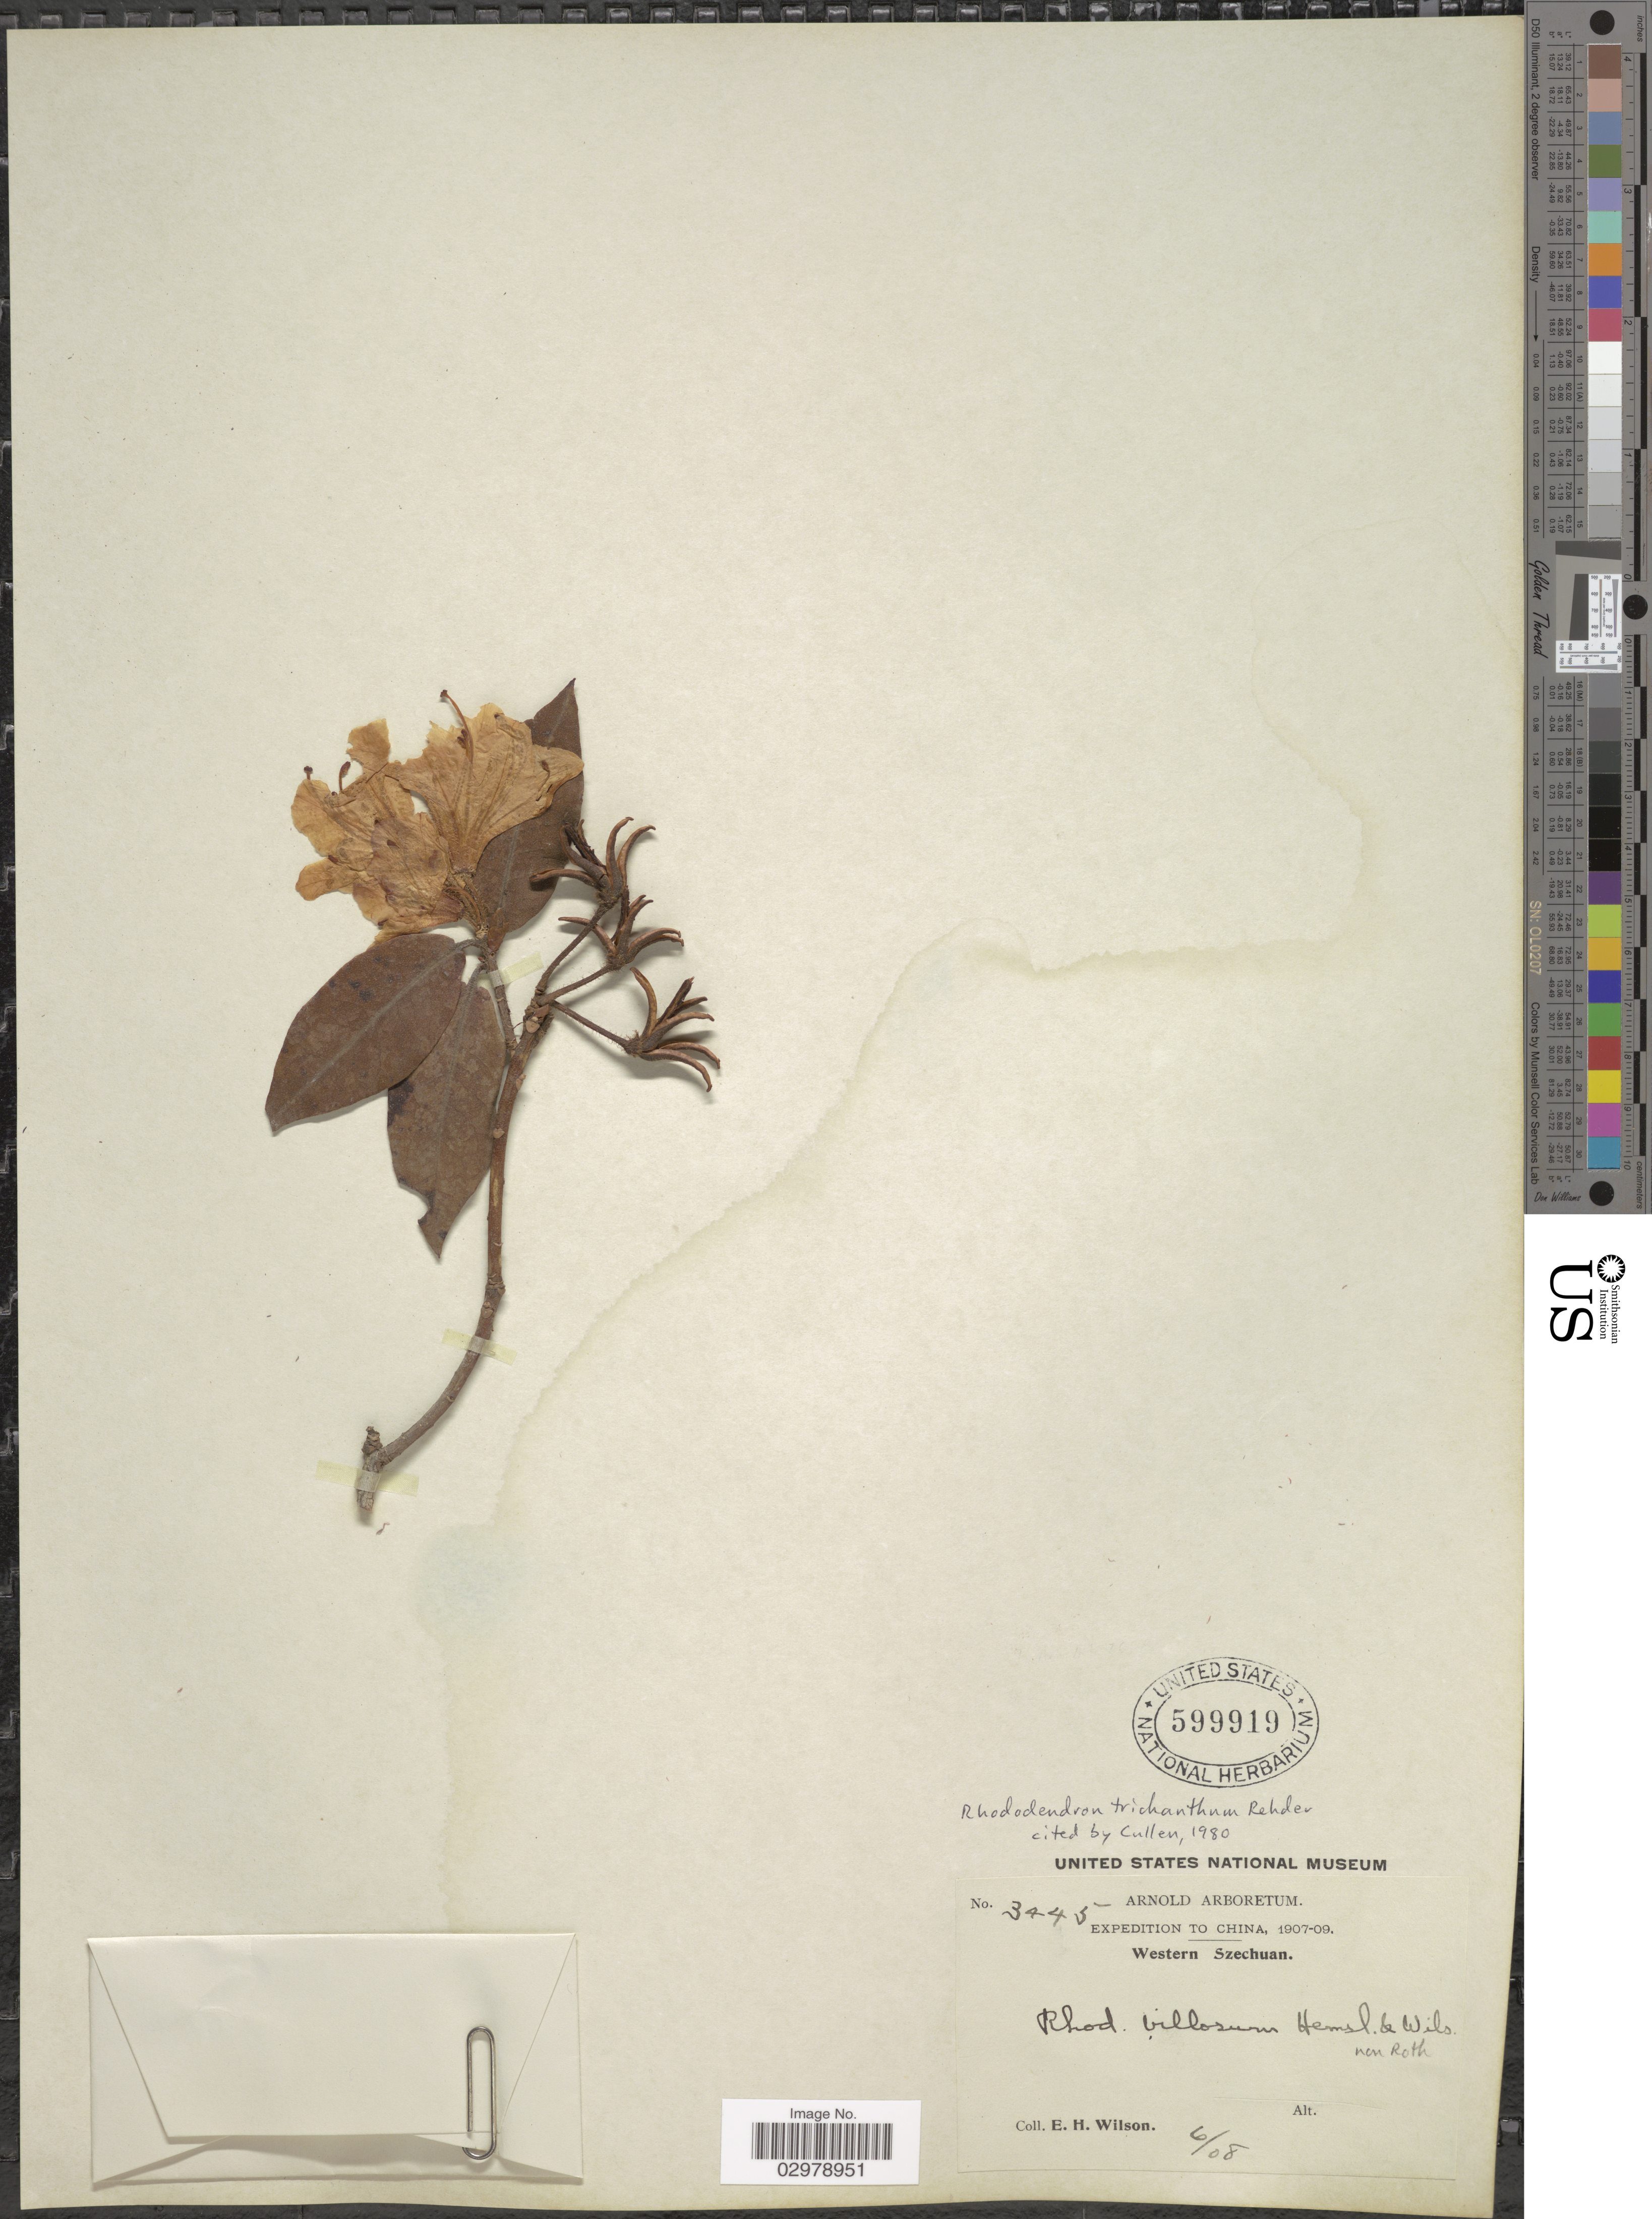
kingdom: Plantae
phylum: Tracheophyta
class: Magnoliopsida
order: Ericales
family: Ericaceae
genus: Rhododendron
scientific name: Rhododendron trichanthum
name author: Rehder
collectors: E. Wilson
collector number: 3445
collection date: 1908-06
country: China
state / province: Sichuan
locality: Western Szechuan.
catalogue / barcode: US 599919